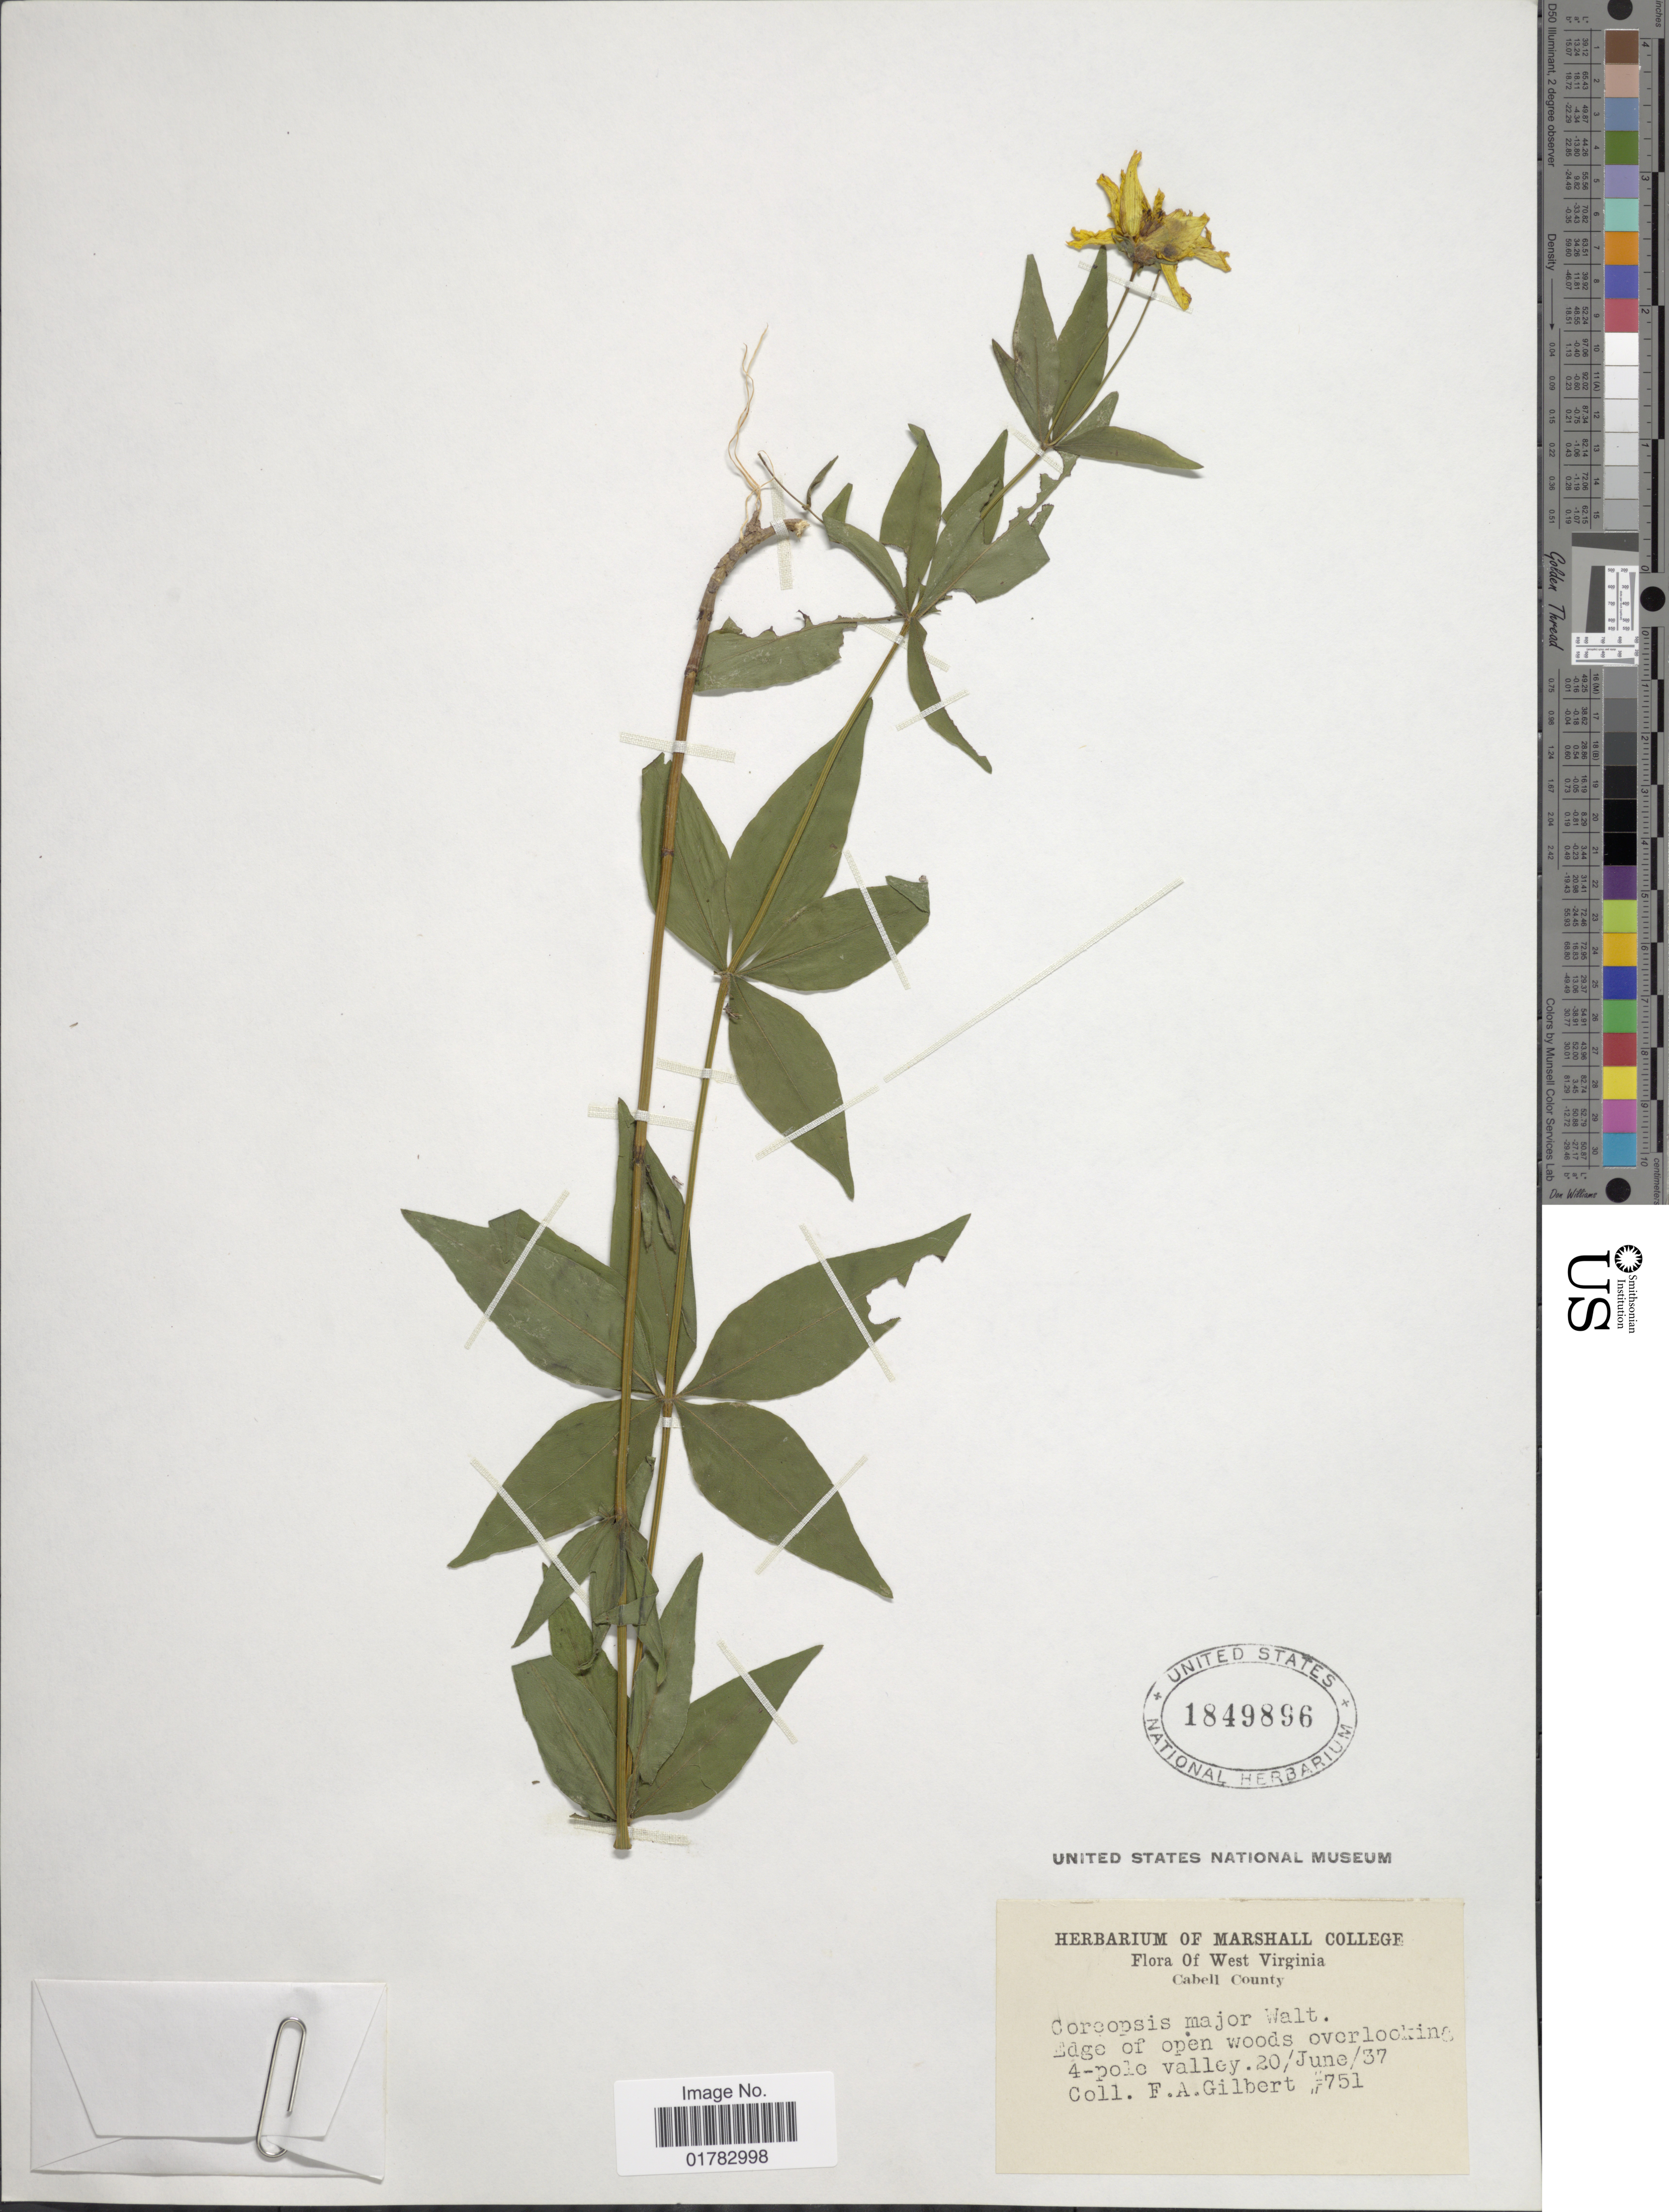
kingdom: Plantae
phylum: Tracheophyta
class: Magnoliopsida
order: Asterales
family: Asteraceae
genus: Coreopsis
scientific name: Coreopsis major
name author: Walter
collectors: F. A. Gilbert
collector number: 751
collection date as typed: Transcribed d/m/y: 20/6/37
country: United States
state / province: West Virginia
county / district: Cabell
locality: Cabell County, edge of open woods overlooking 4-Pole Valley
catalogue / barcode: US 1849869